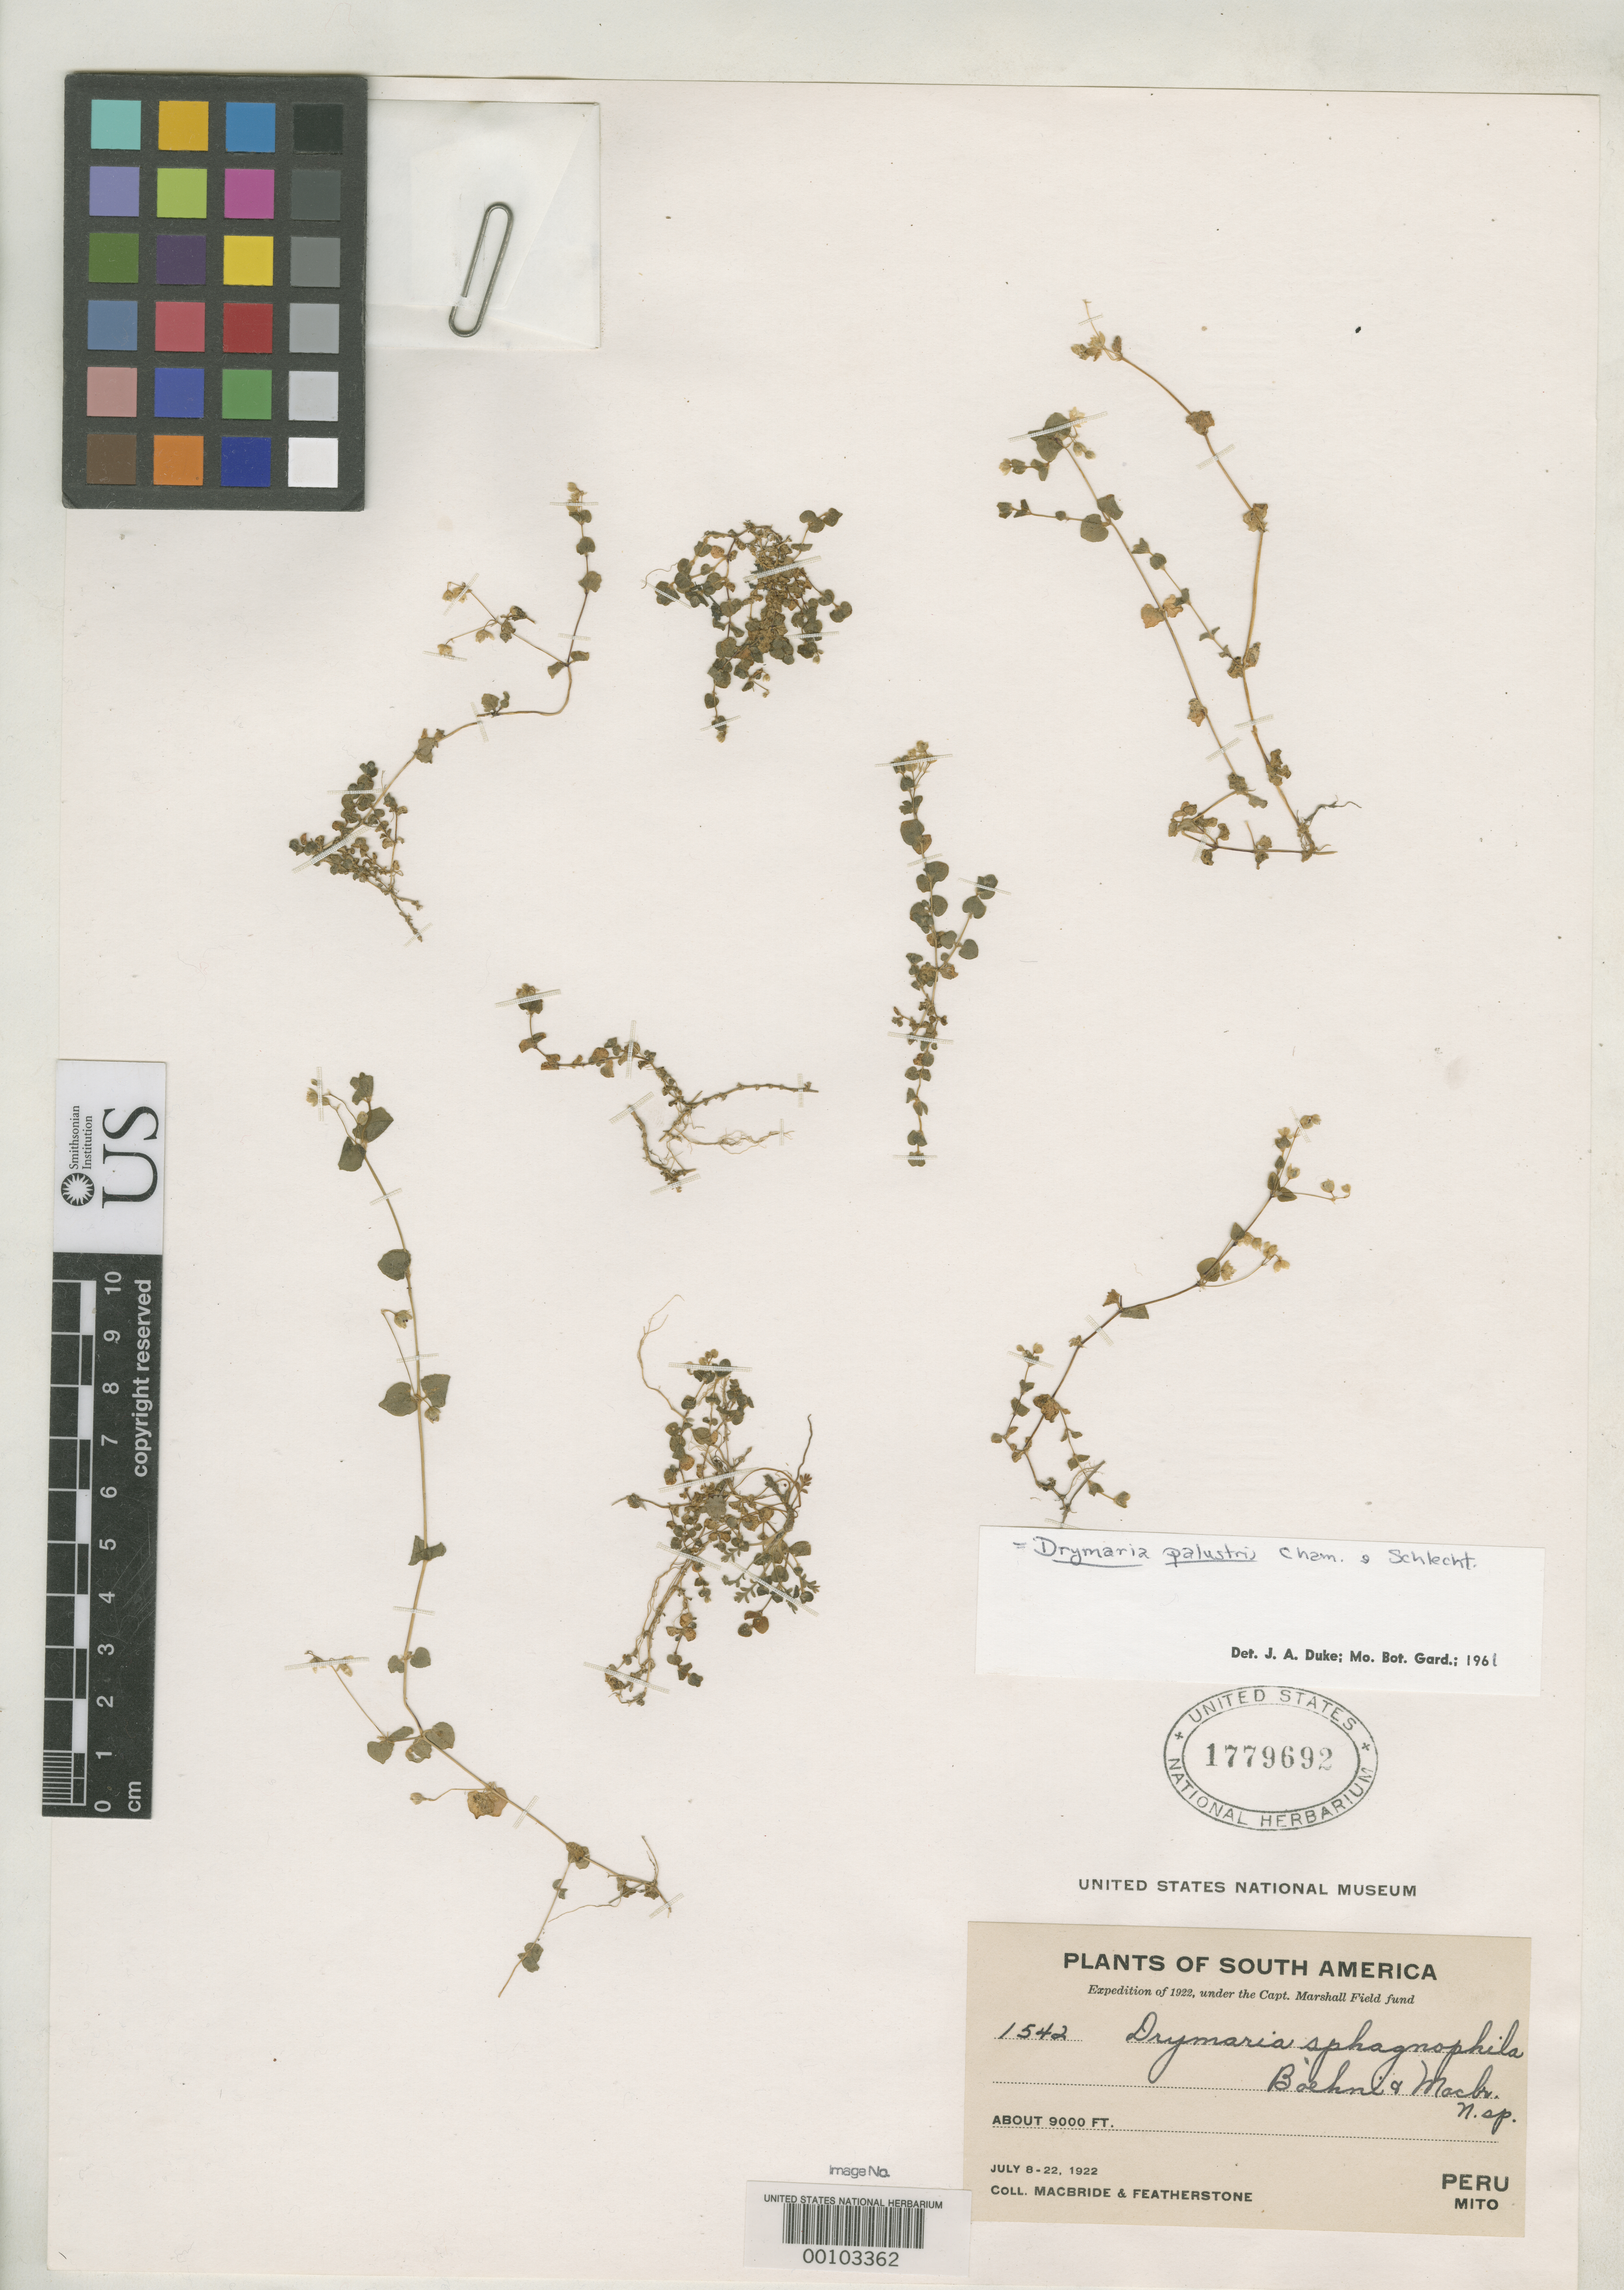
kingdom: Plantae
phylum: Tracheophyta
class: Magnoliopsida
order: Caryophyllales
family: Caryophyllaceae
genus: Drymaria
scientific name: Drymaria sphagnophila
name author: Baehni & J.F. Macbr.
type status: Isotype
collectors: J. F. Macbride & W. Featherstone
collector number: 1542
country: Peru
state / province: Huánuco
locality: Mito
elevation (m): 3000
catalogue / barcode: US 1779692